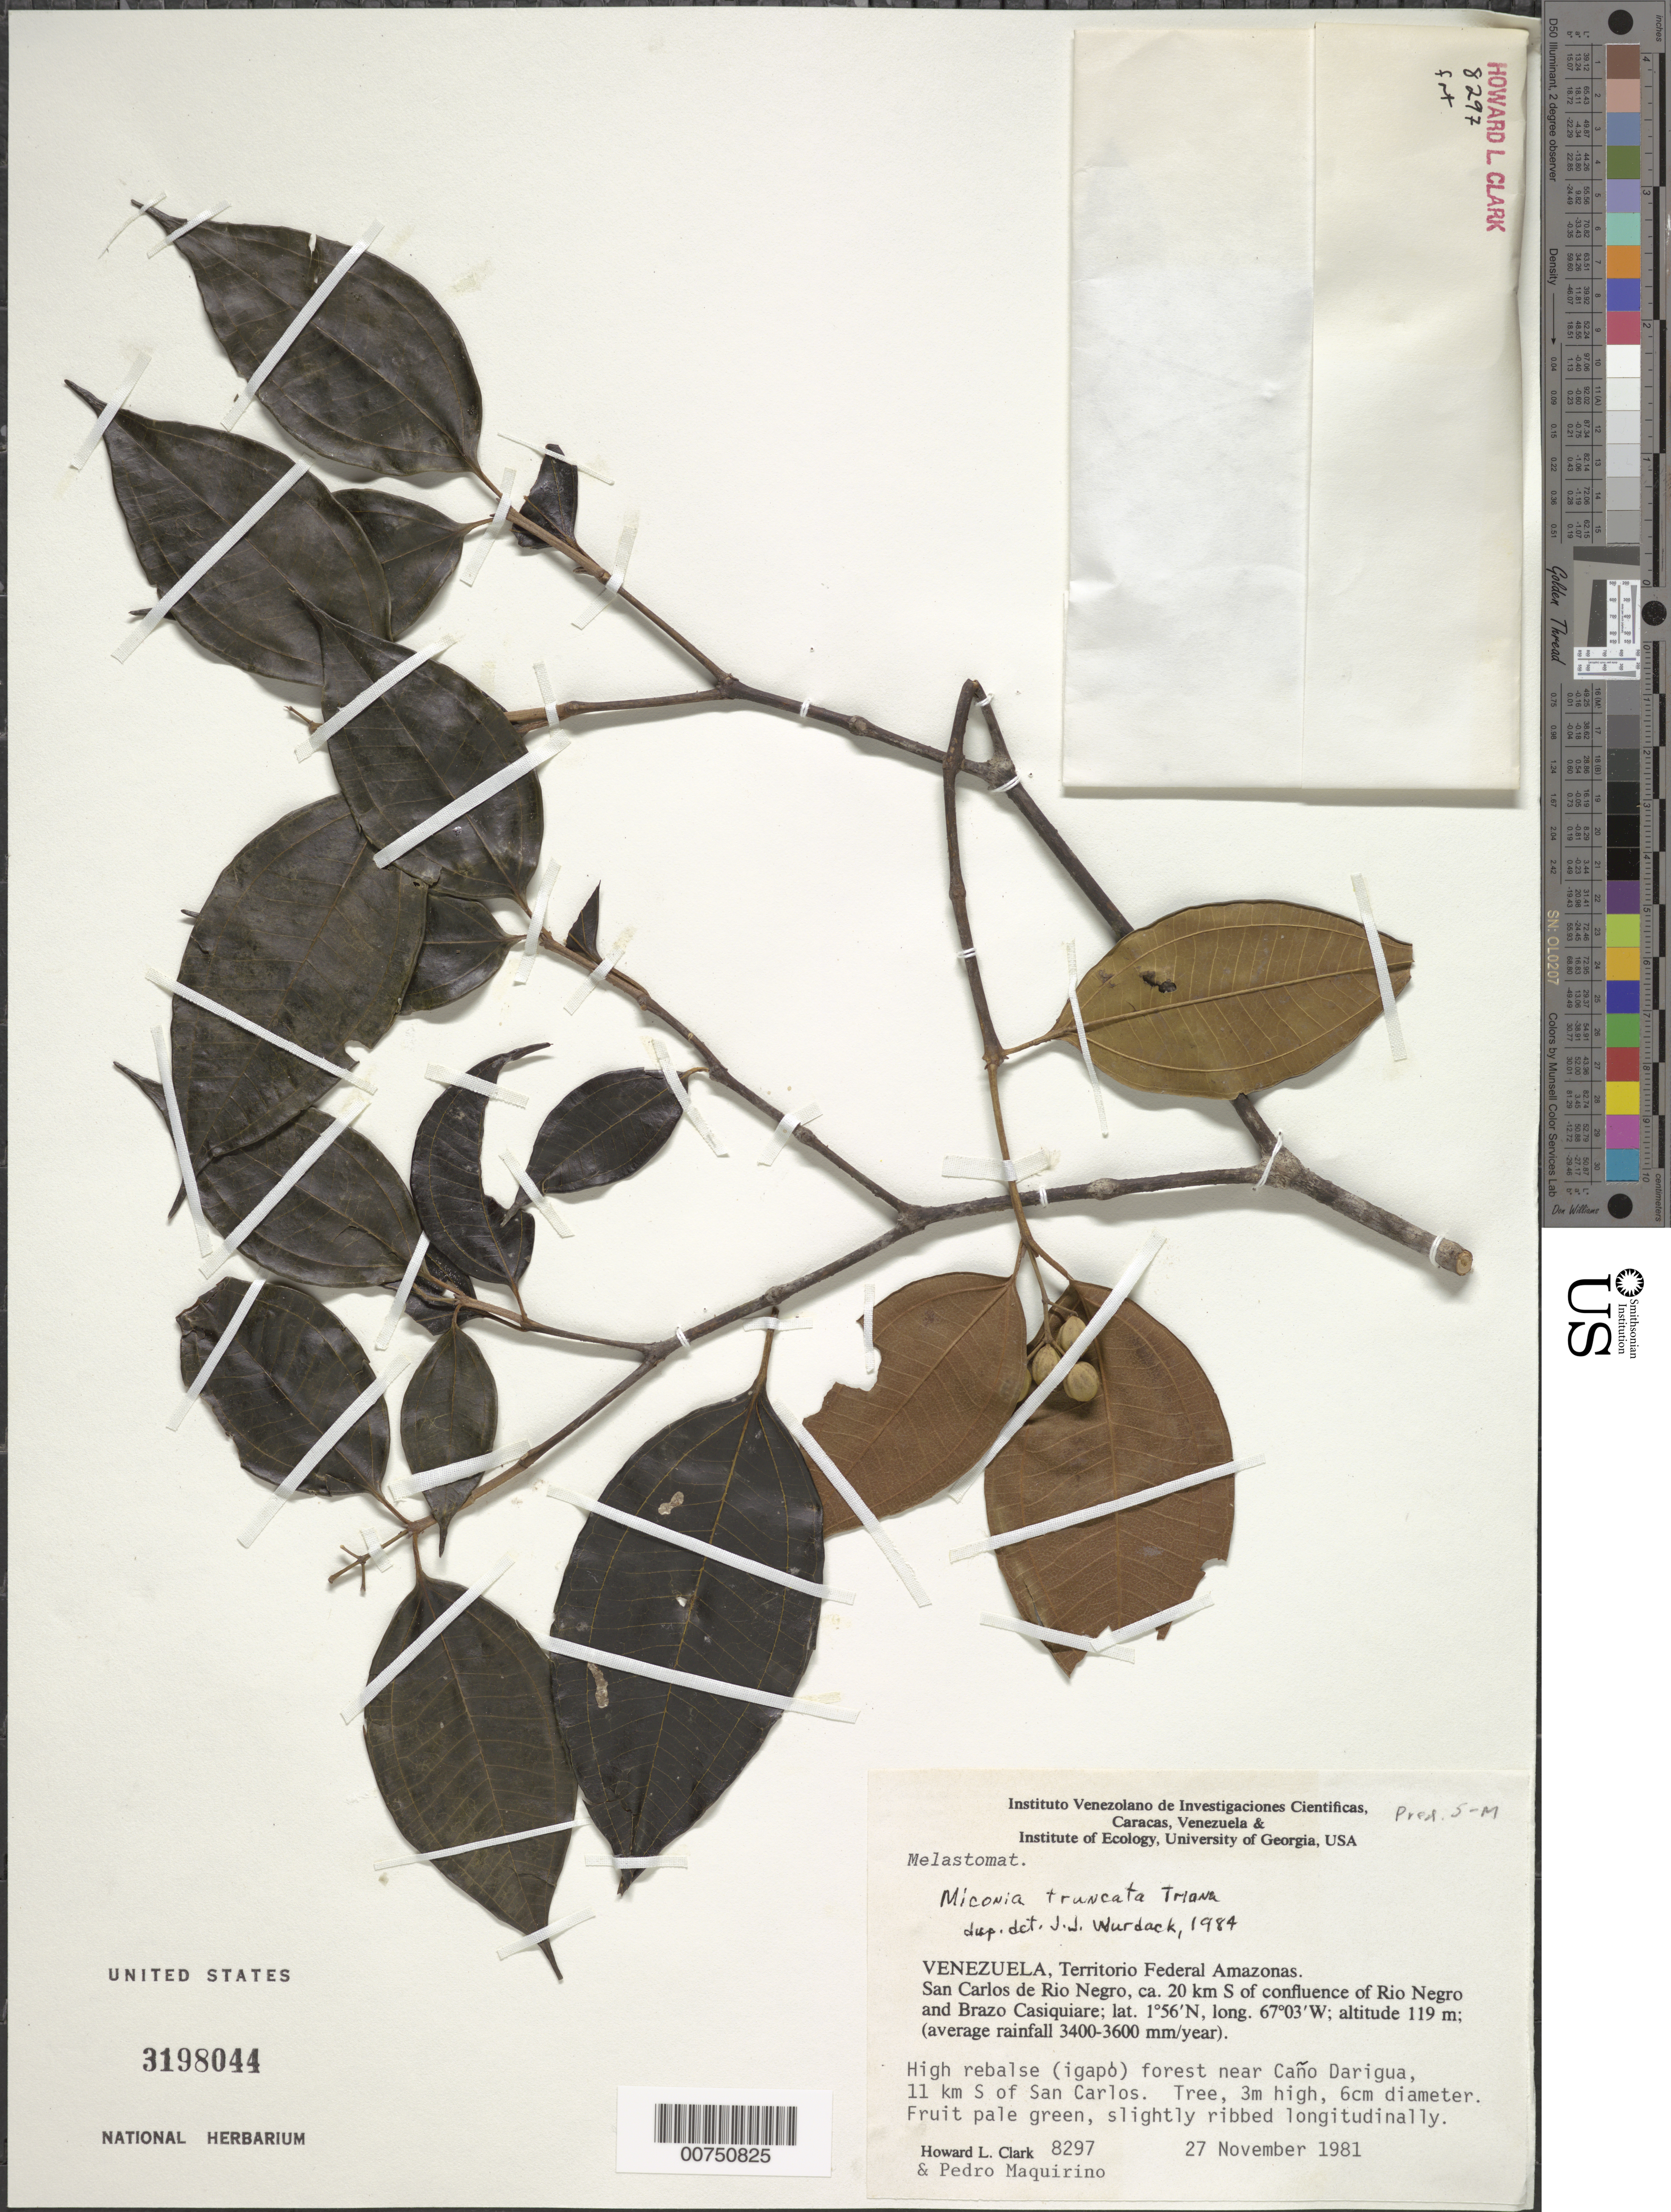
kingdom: Plantae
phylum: Tracheophyta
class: Magnoliopsida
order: Myrtales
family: Melastomataceae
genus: Miconia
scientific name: Miconia truncata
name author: Triana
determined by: Wurdack, John J., (US), US (UNITED STATES)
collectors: H. L. Clark & P. Maquirino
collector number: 8297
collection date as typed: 27-Nov-81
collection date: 1981-11-27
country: Venezuela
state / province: Amazonas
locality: San Carlos de Río Negro, ca. 20 km S of confluence of Río Negro and Brazo Casiquiare; near Caño Darigua, 11 km S of San Carlos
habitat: High rebalse (igapo) forest, average rainfall 3400-3600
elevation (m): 119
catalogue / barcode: US 3198044